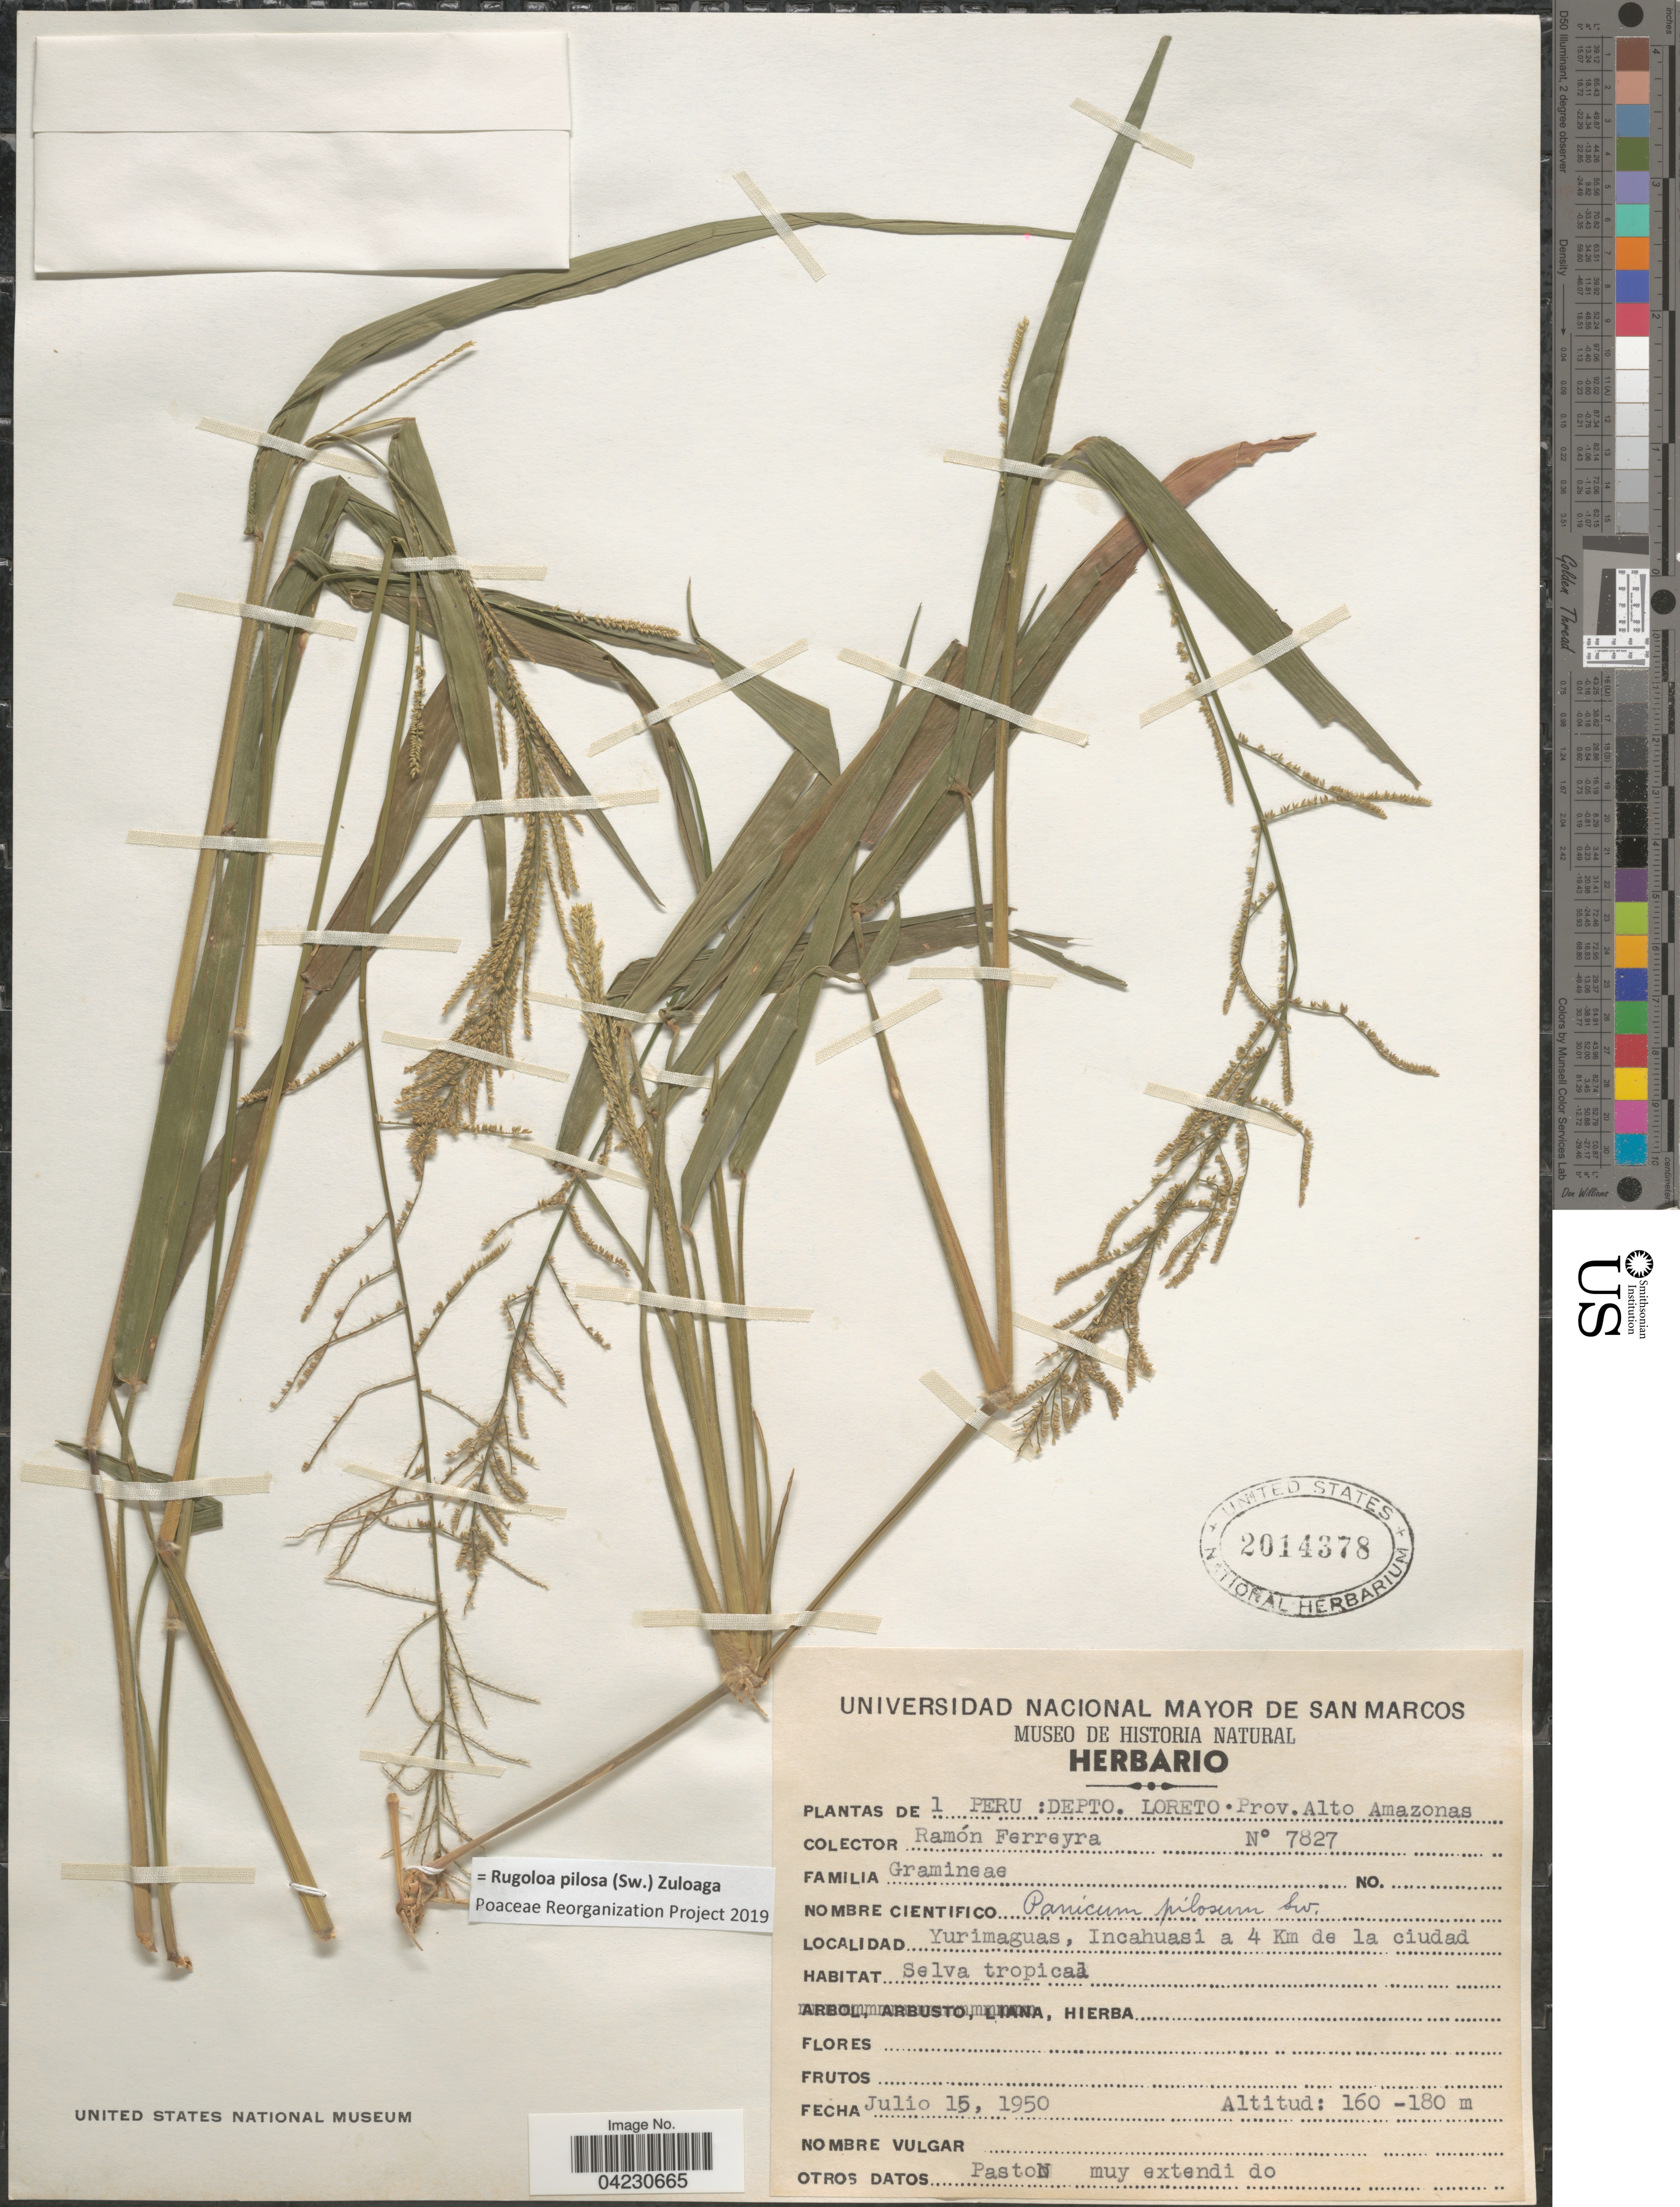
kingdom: Plantae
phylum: Tracheophyta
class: Liliopsida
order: Poales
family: Poaceae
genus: Rugoloa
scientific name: Rugoloa pilosa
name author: (Sw.) Zuloaga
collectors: R. A. Ferreyra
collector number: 7827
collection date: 1950-07-15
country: Peru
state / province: Loreto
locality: Depto. Loreto.Prov.Alto Amazonas. Yurimaguas, Incahuasi a 4 Km de la ciudad.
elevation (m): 160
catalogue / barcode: US 2014378